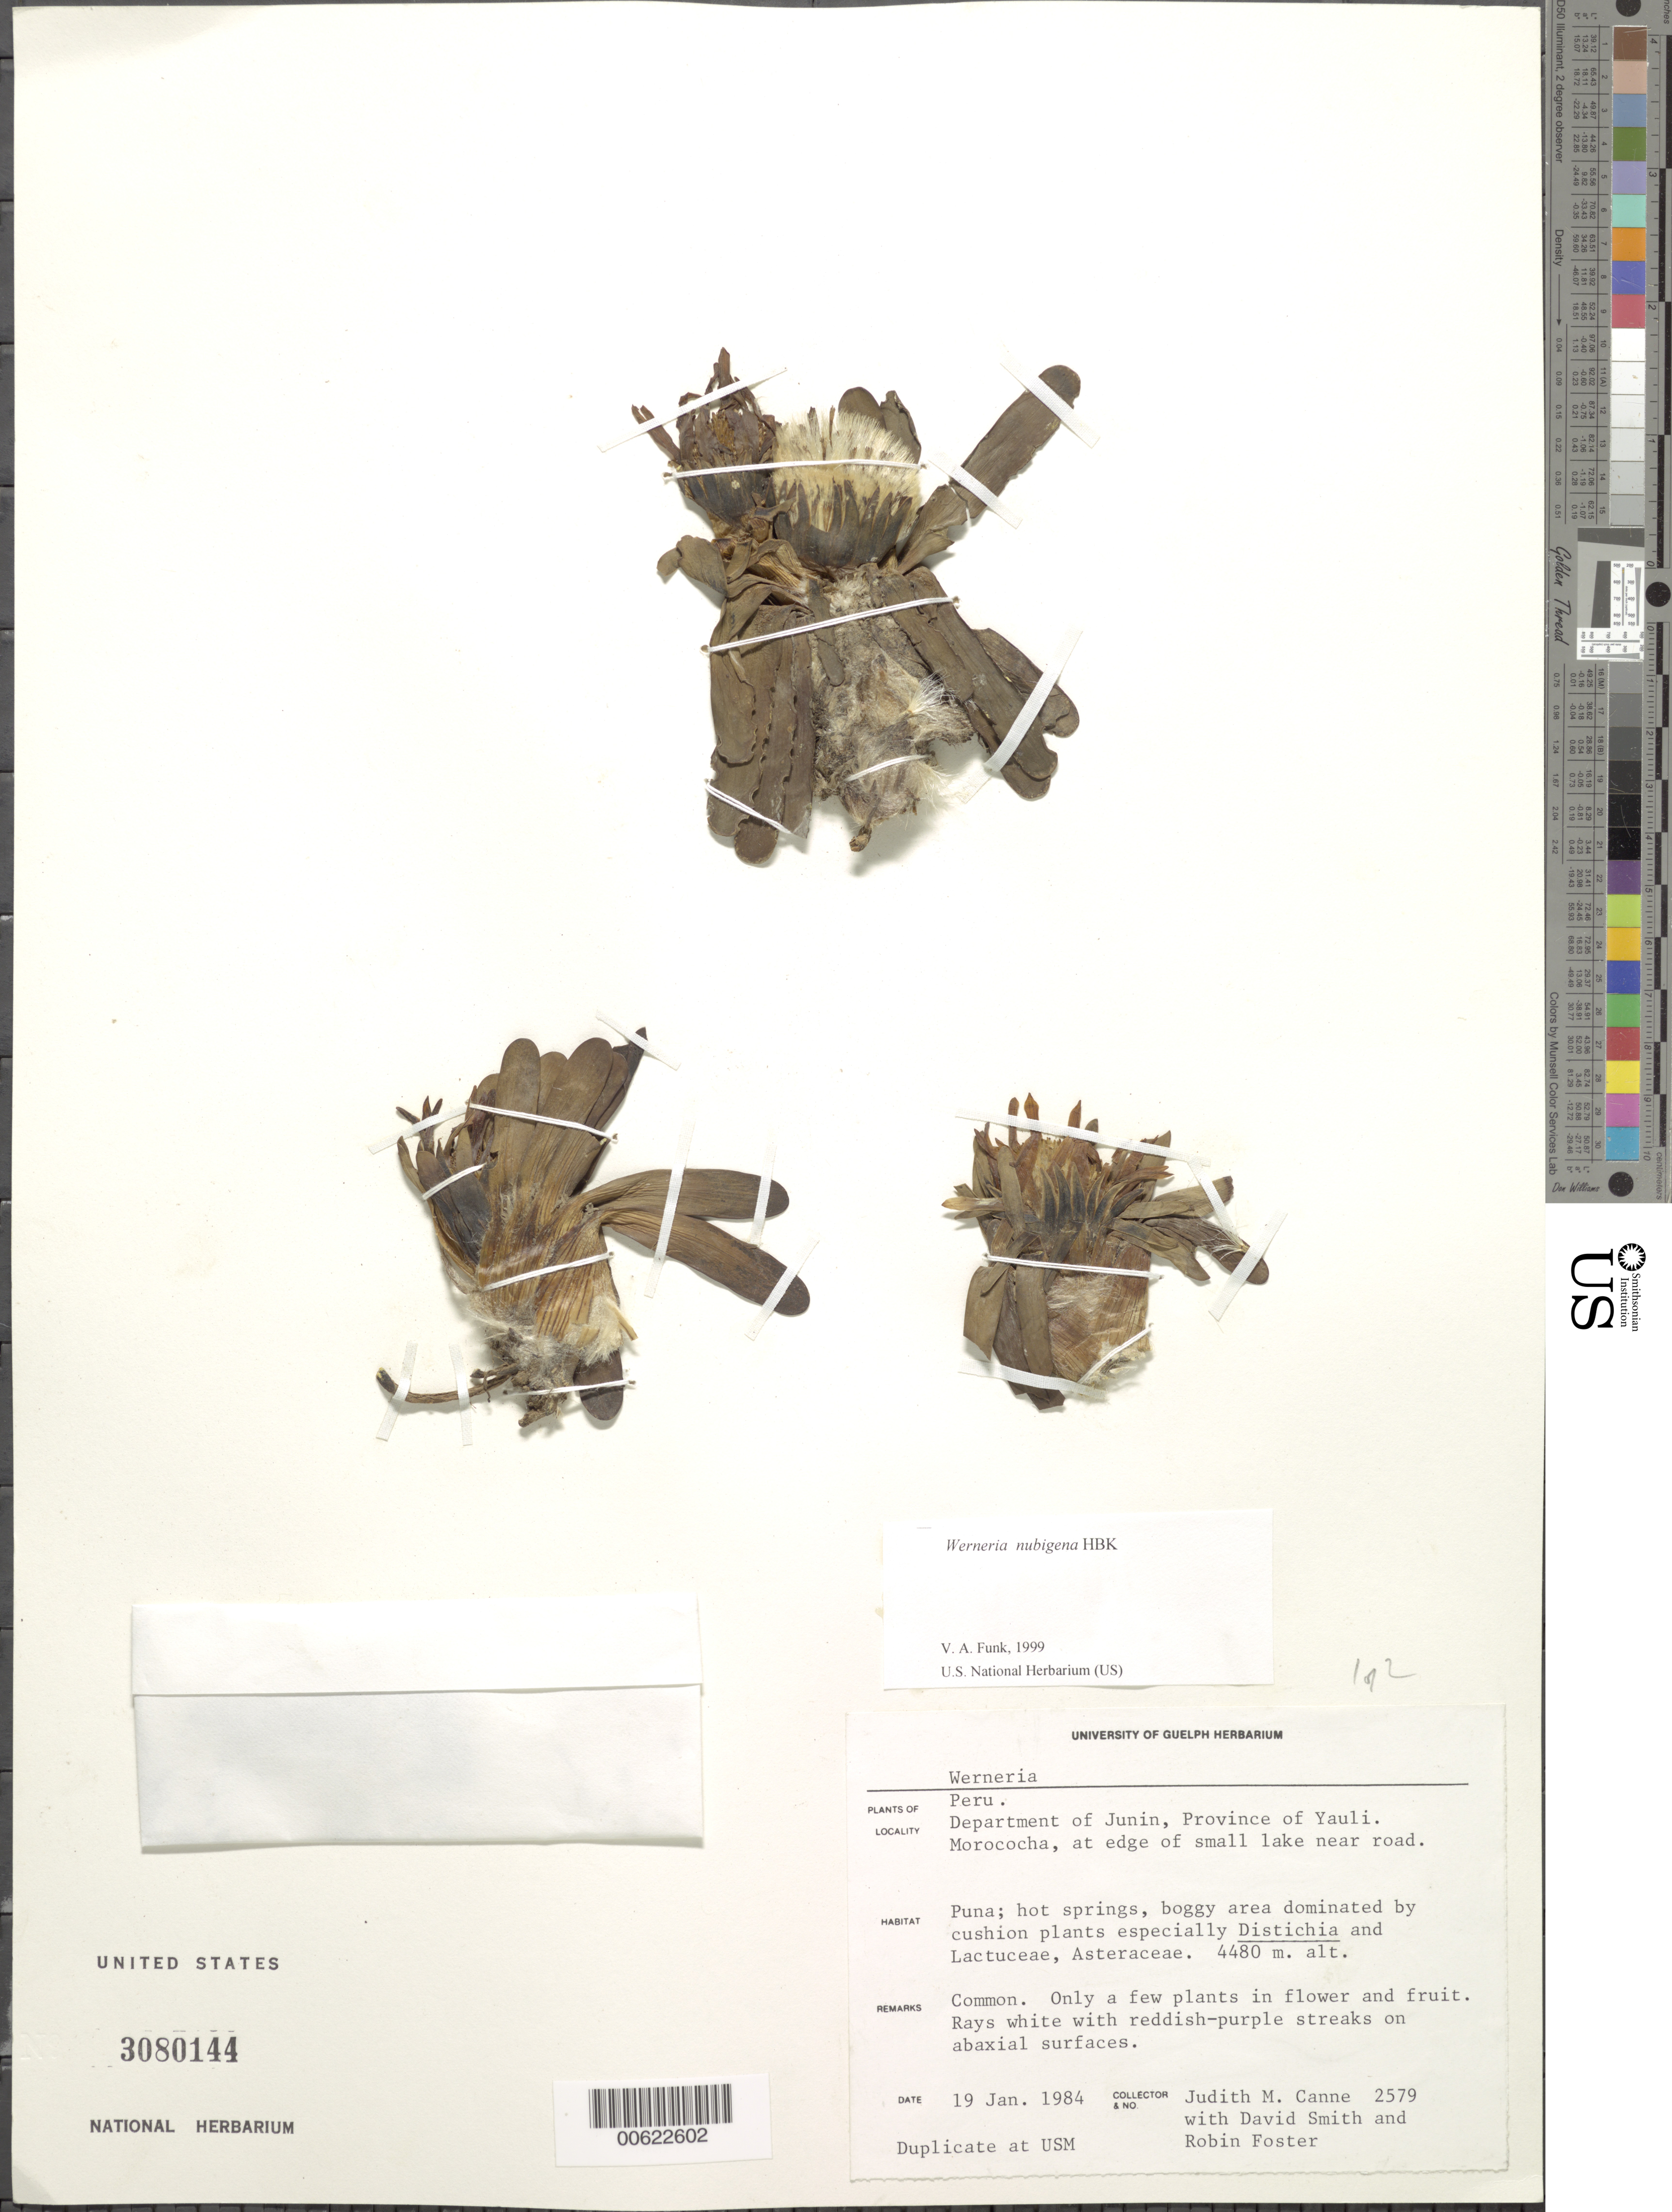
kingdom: Plantae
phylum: Tracheophyta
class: Magnoliopsida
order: Asterales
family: Asteraceae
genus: Werneria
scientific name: Werneria nubigena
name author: Kunth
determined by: Funk, Vicki A., (BOT), Smithsonian Institution - National Museum of Natural History (UNITED STATES)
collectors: J. M. Canne-Hilliker, D. Smith & R. B. Foster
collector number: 2579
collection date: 1984-01-19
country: Peru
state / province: Junín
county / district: Yauli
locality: Morococha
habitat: At edge of small lake near road. Puna, hot springs, boggy area dominated by cushion plants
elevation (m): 4480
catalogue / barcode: US 3080144